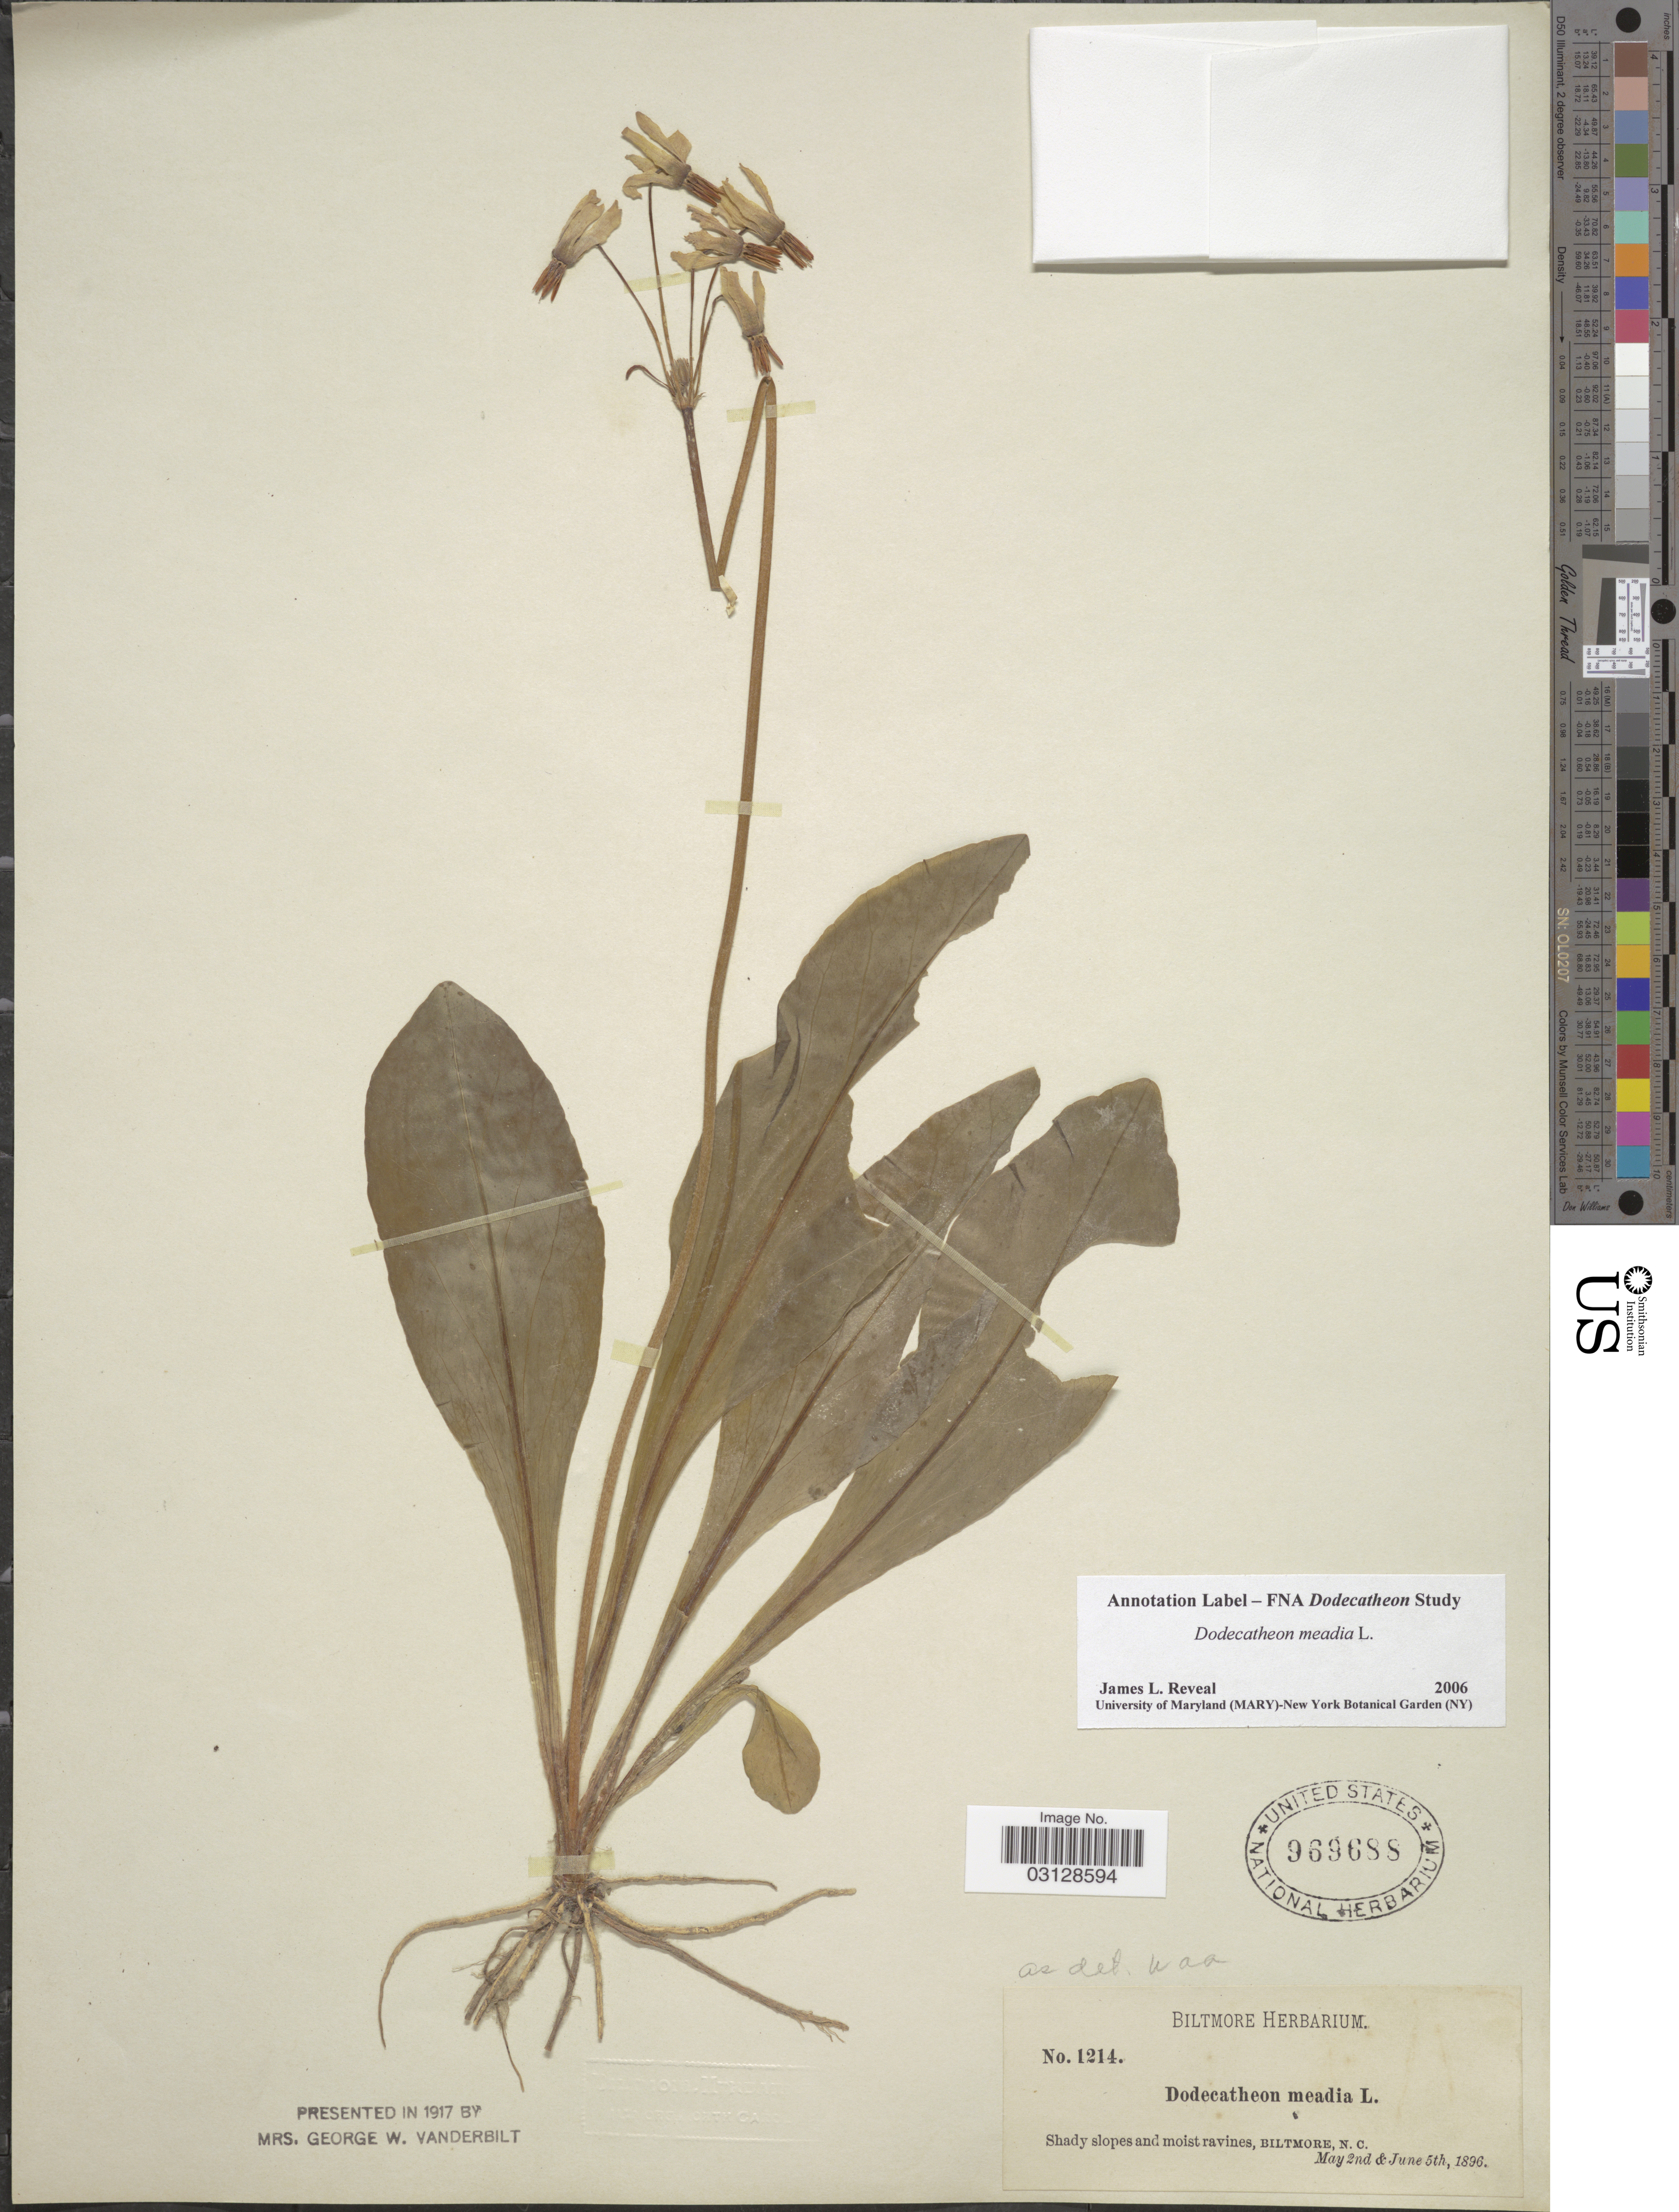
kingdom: Plantae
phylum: Tracheophyta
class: Magnoliopsida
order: Ericales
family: Primulaceae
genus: Dodecatheon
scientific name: Dodecatheon meadia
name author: L.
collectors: ex herb. Biltmore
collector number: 1214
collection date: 1896-05-02/1896-06-05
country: United States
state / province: North Carolina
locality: Biltmore.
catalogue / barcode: US 969688